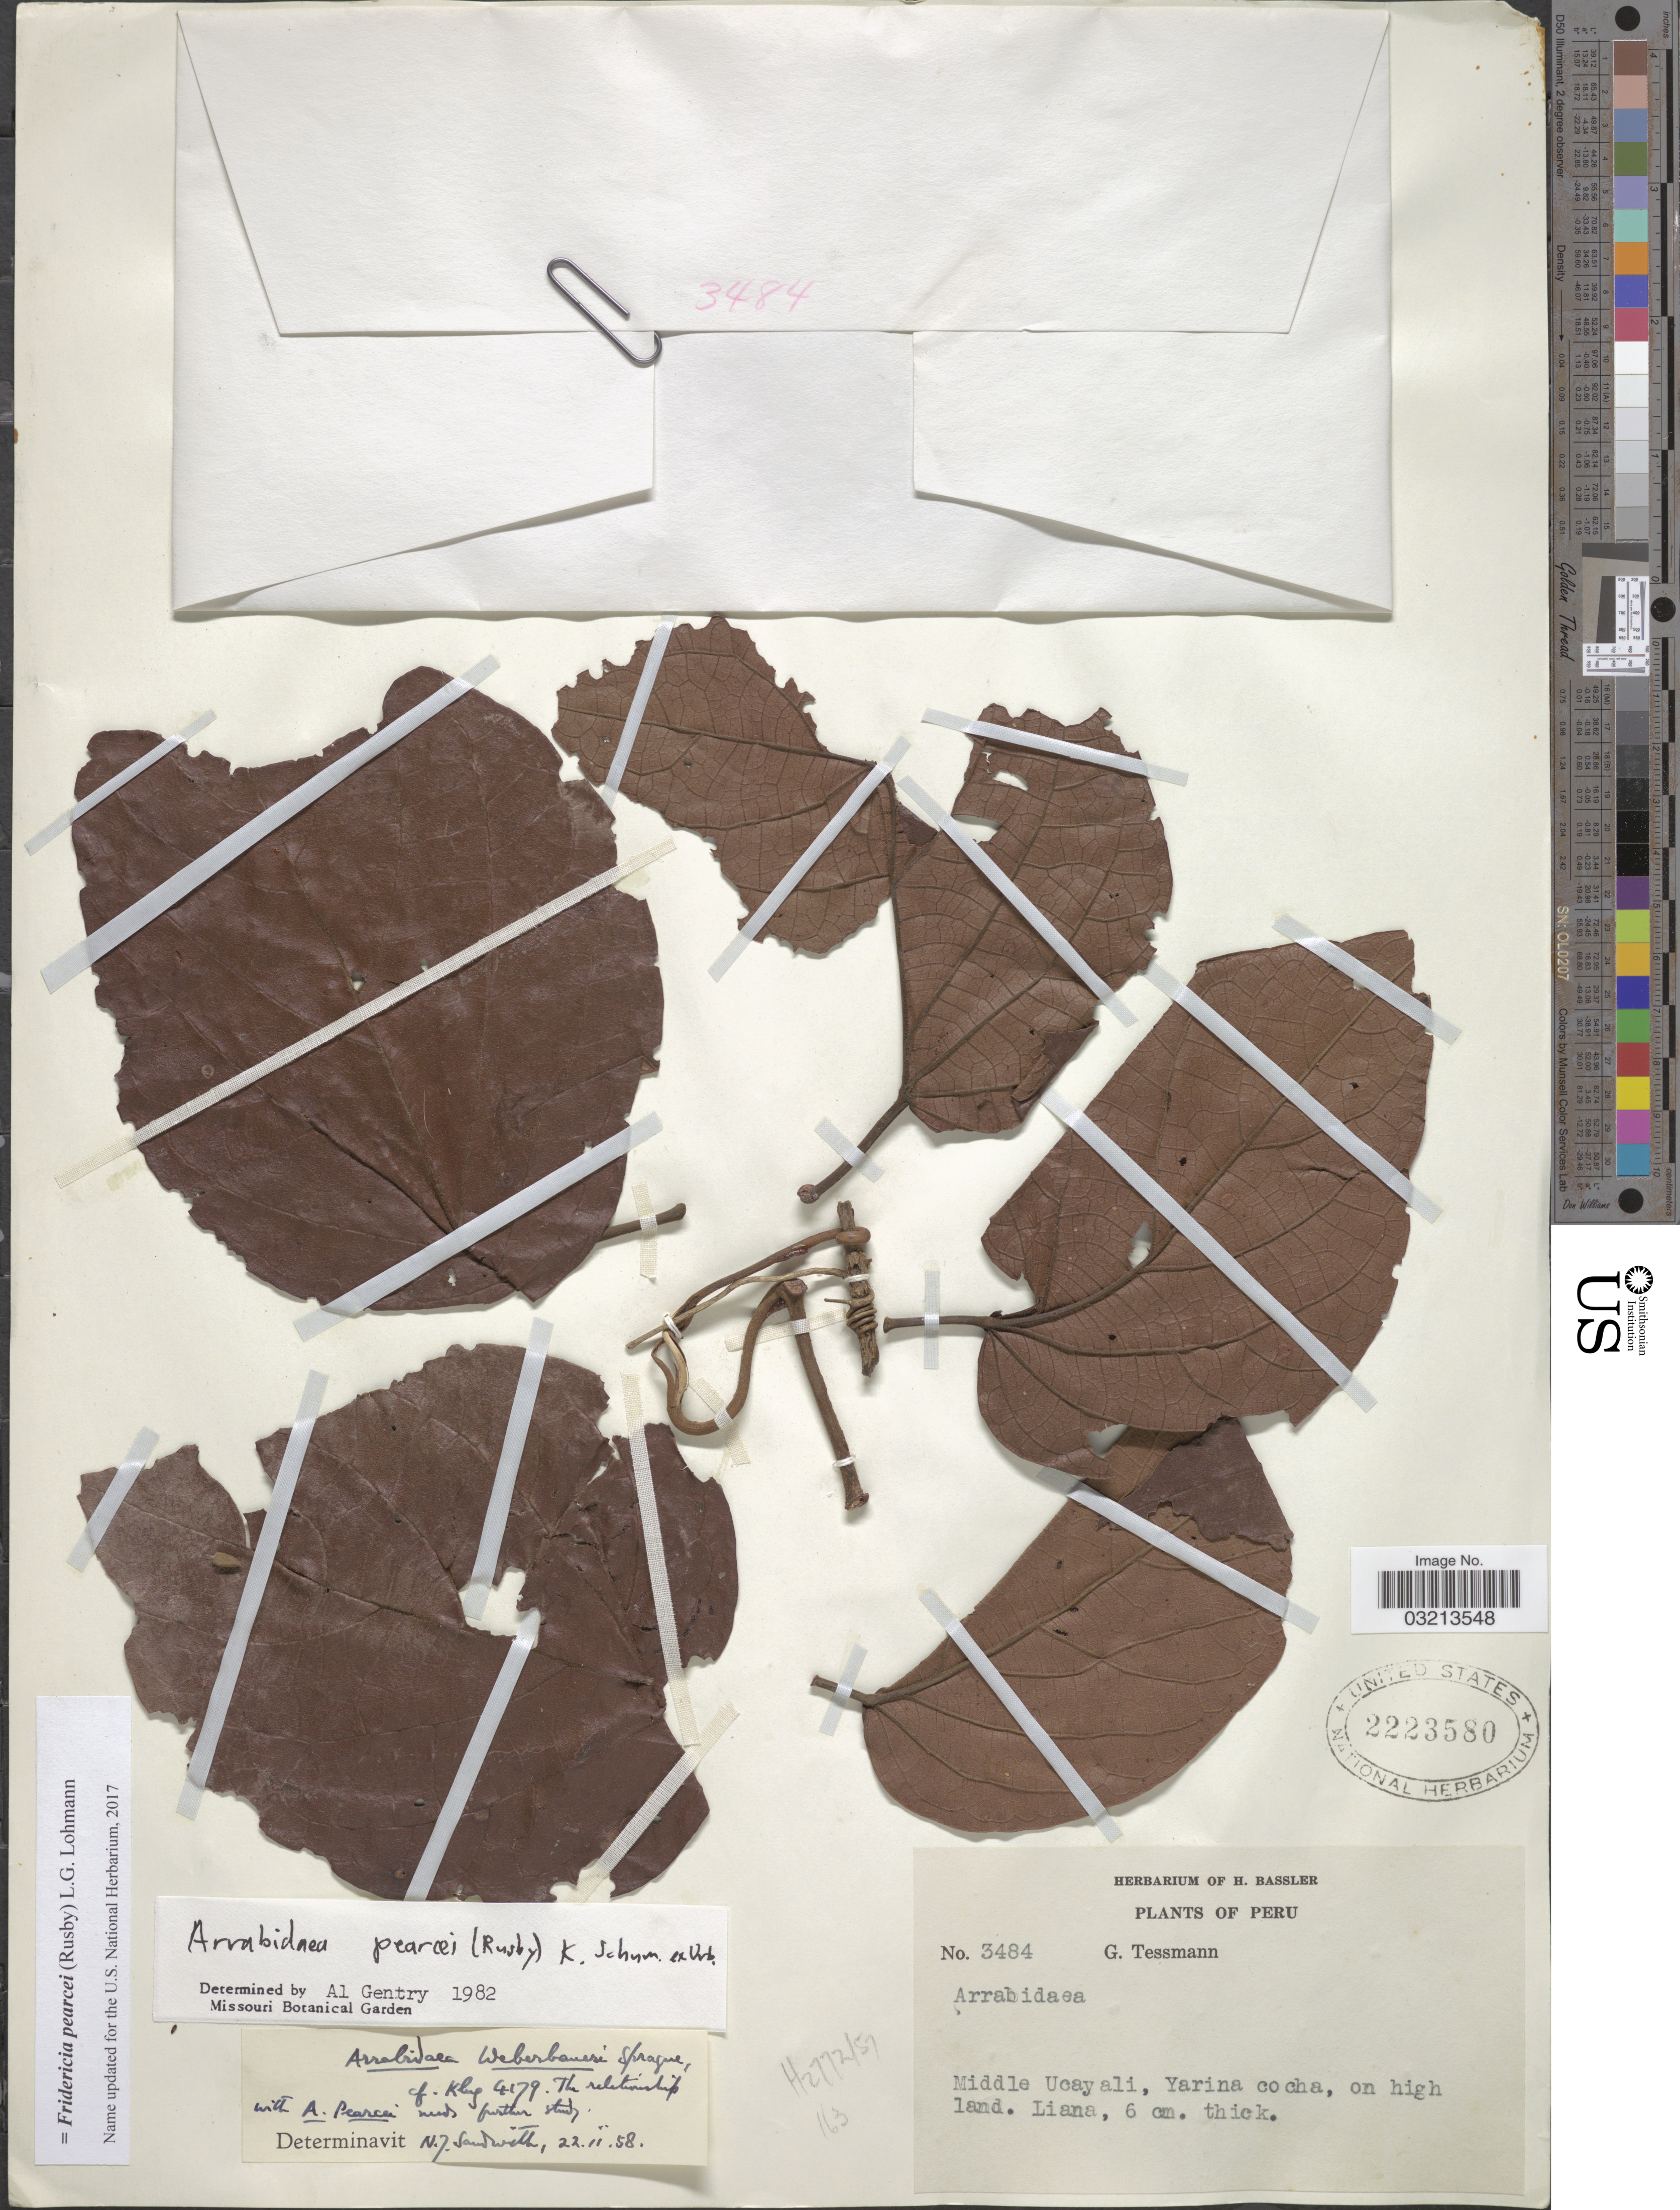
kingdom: Plantae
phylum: Tracheophyta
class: Magnoliopsida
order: Lamiales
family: Bignoniaceae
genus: Fridericia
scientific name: Fridericia pearcei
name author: (Rusby) L.G. Lohmann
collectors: G. Tessmann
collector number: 3484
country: Peru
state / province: Ucayali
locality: Middle Ucayali, Yarinacocha.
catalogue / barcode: US 2223580